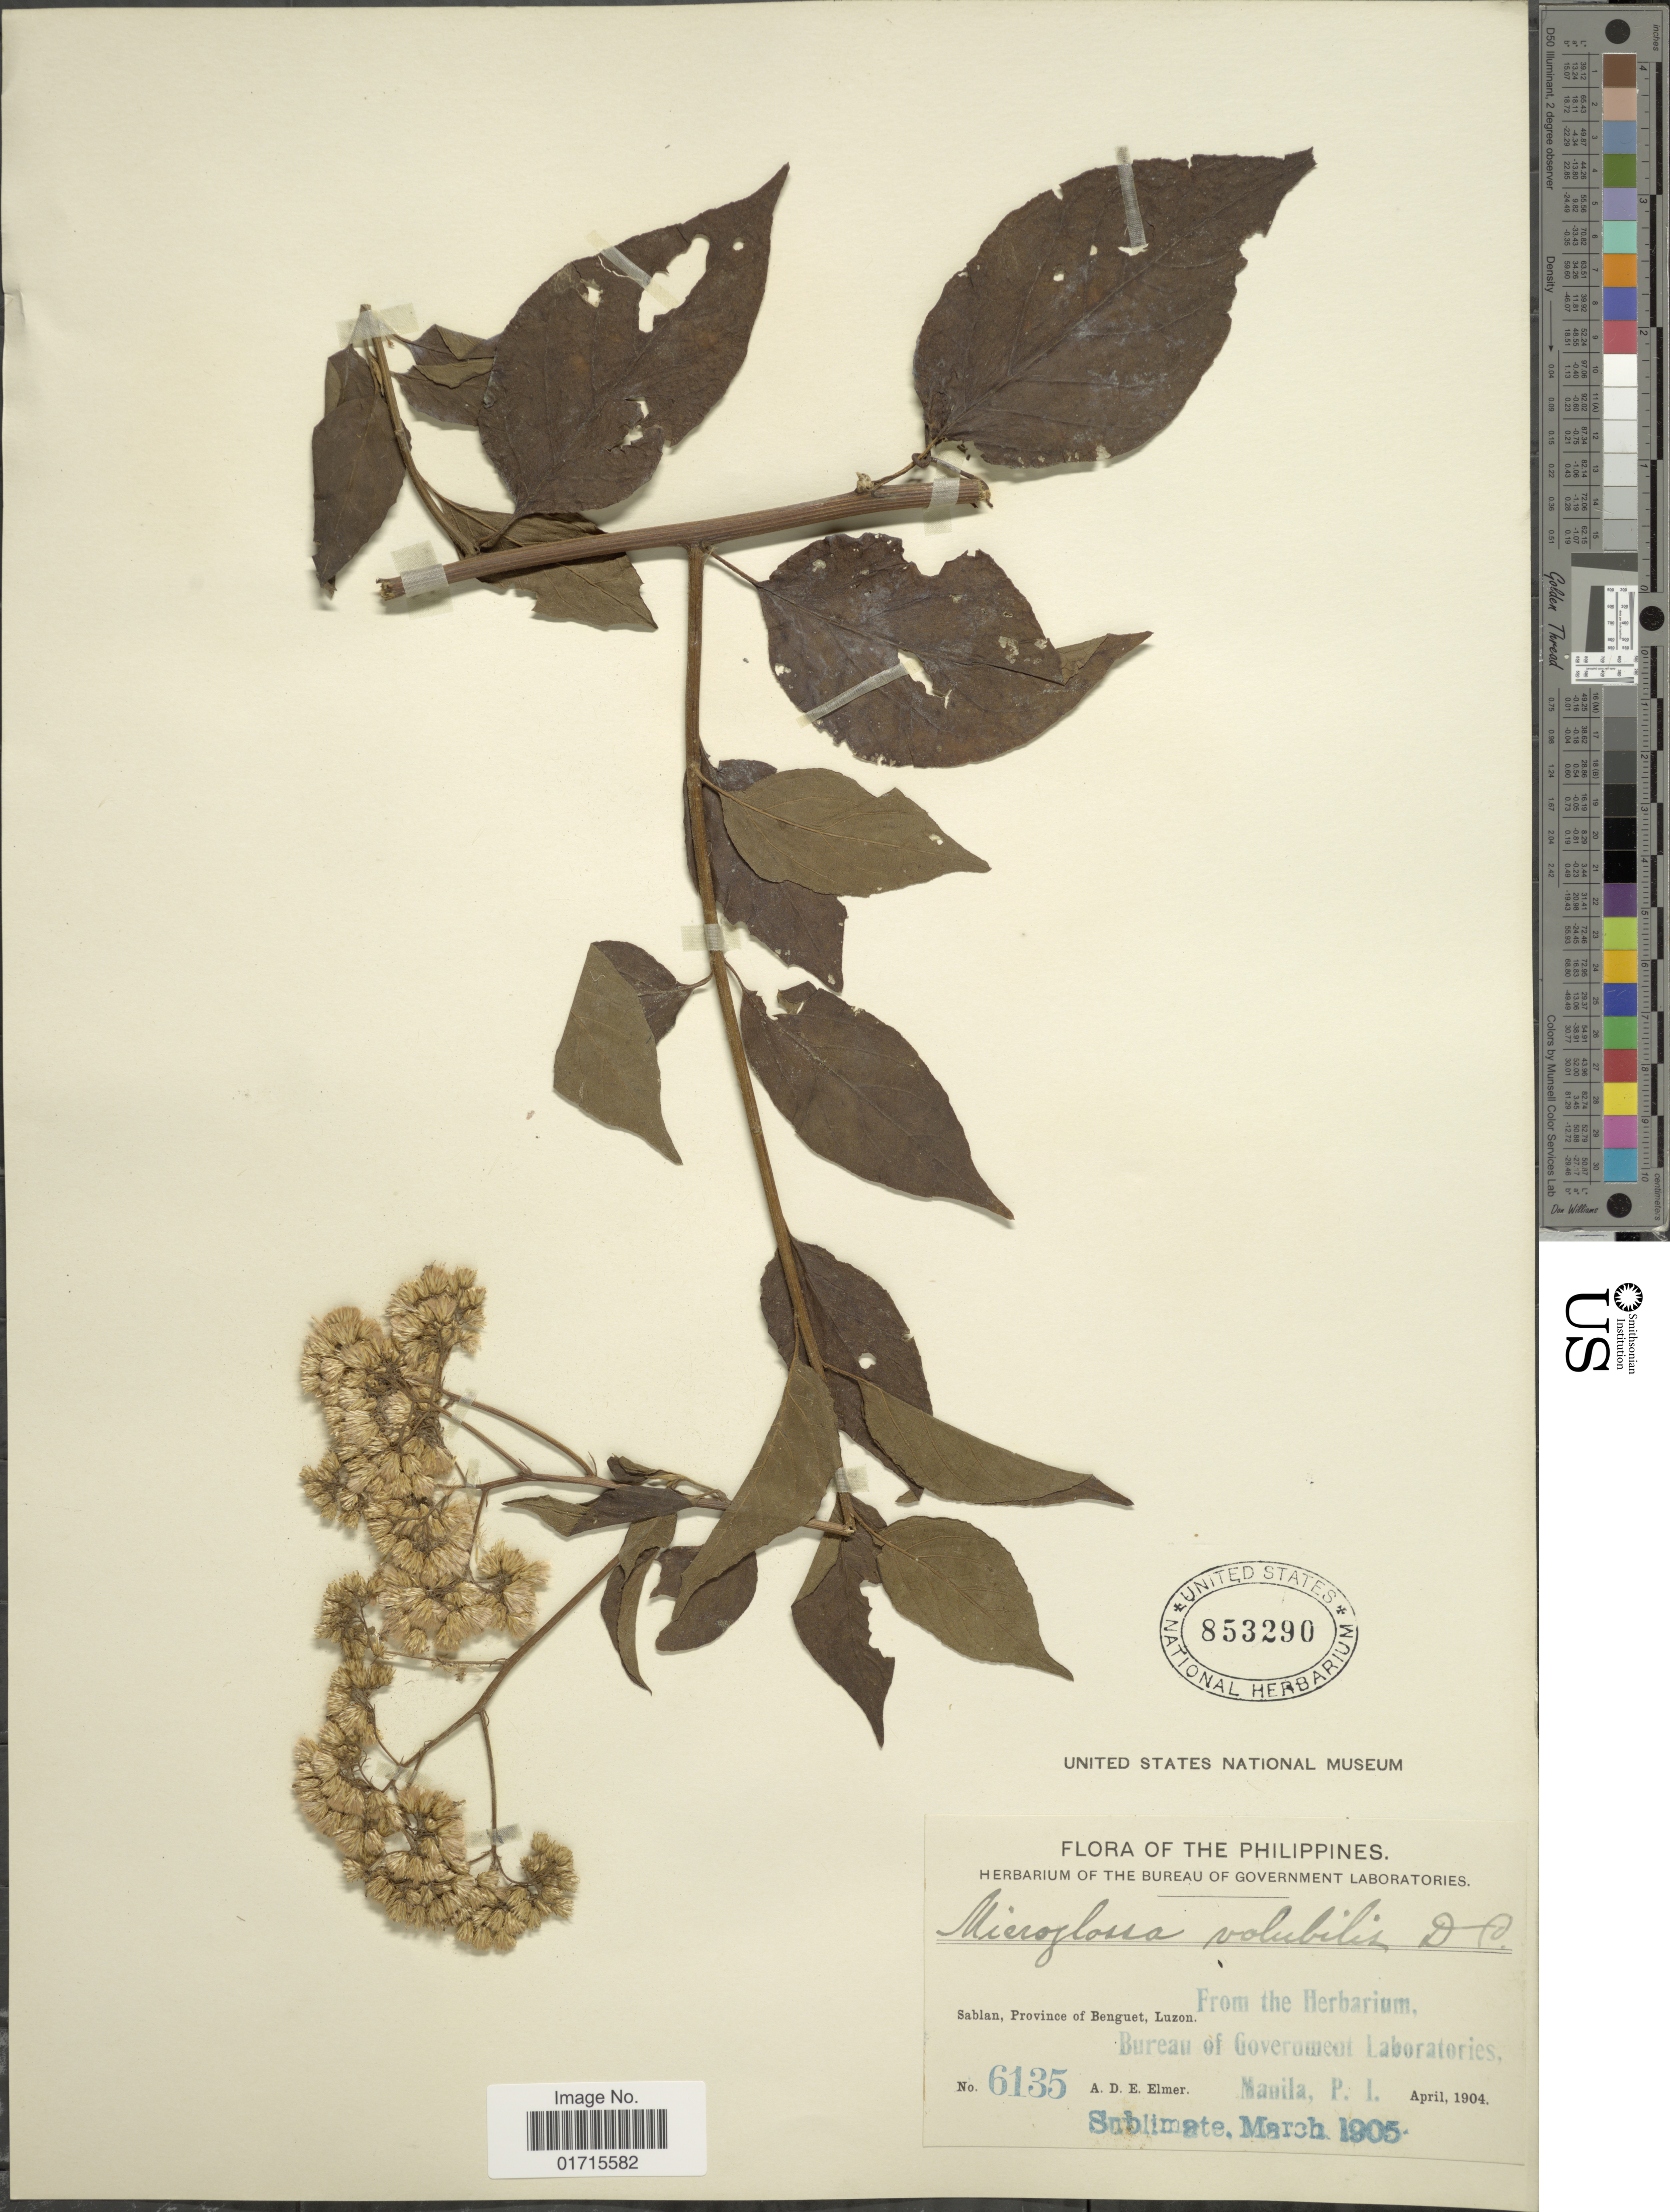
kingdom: Plantae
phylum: Tracheophyta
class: Magnoliopsida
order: Asterales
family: Asteraceae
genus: Microglossa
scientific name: Microglossa volubilis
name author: DC.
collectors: A. D. E. Elmer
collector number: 6135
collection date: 1904-04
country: Philippines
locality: Sablan, Province of Benguet, Luzon.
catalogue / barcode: US 853290